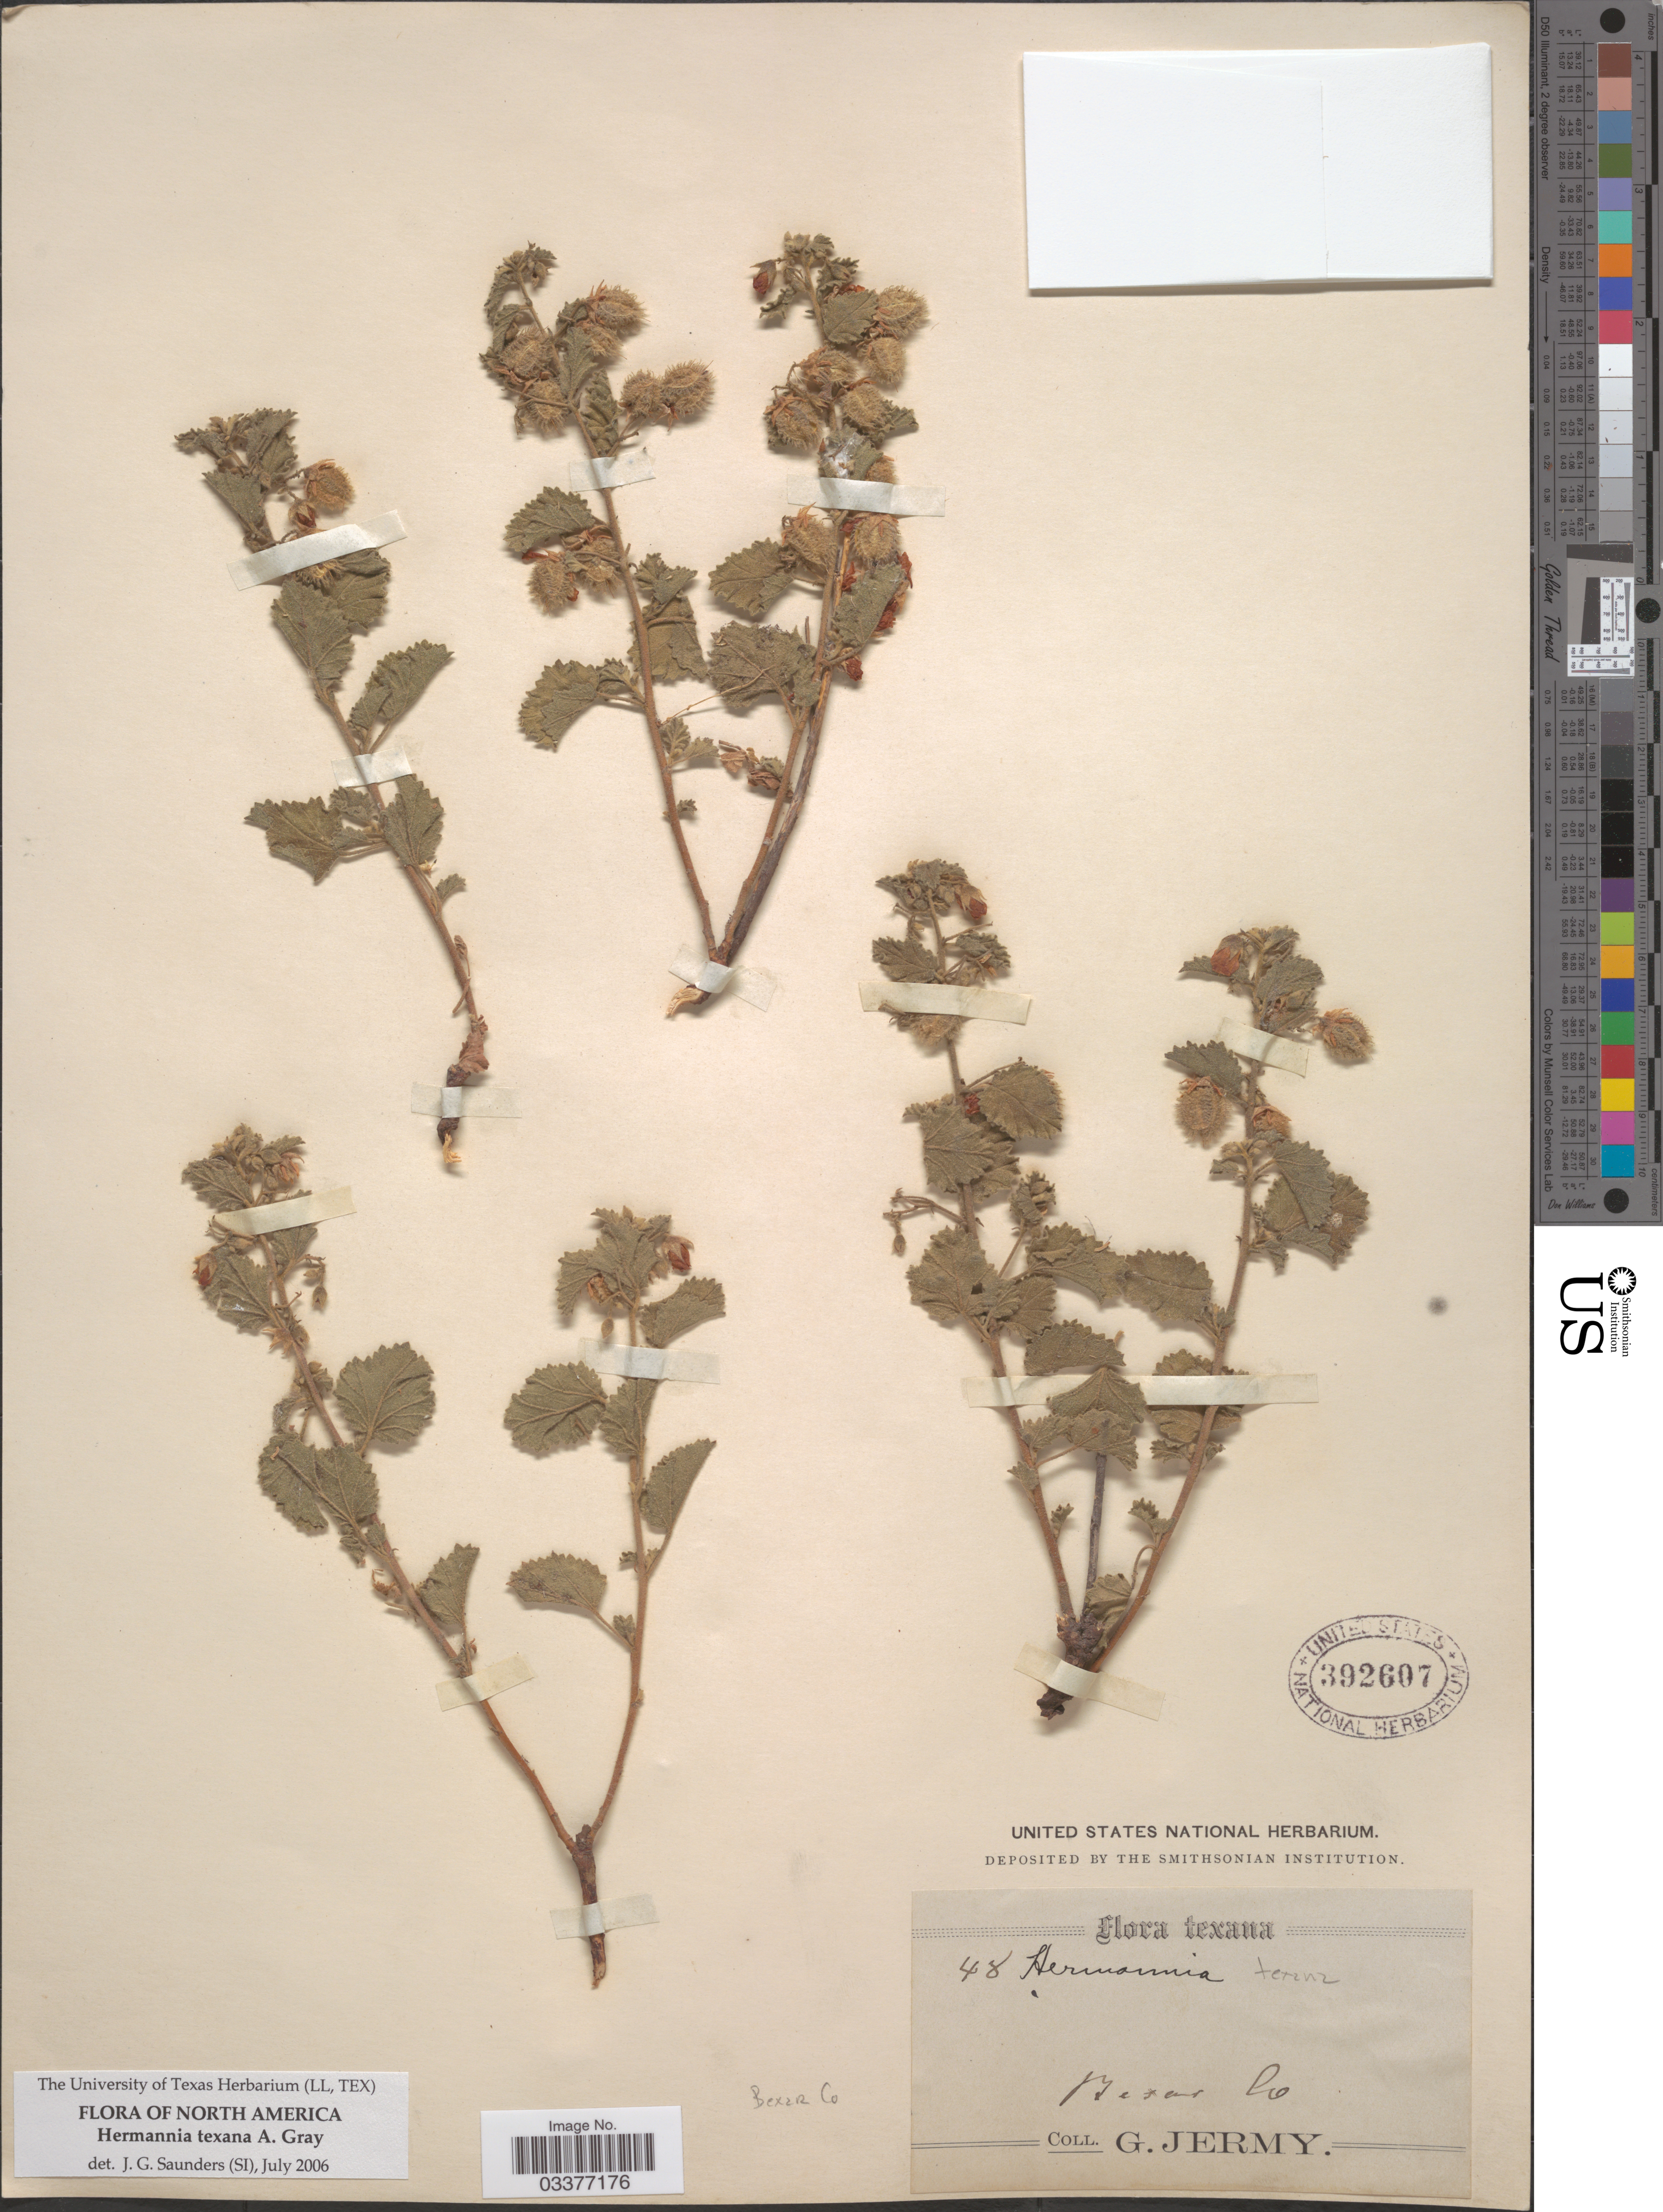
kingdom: Plantae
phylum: Tracheophyta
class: Magnoliopsida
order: Malvales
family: Malvaceae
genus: Hermannia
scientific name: Hermannia texana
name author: A. Gray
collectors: G. Jermy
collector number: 48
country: United States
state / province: Texas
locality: Bexar Co.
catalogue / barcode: US 392607